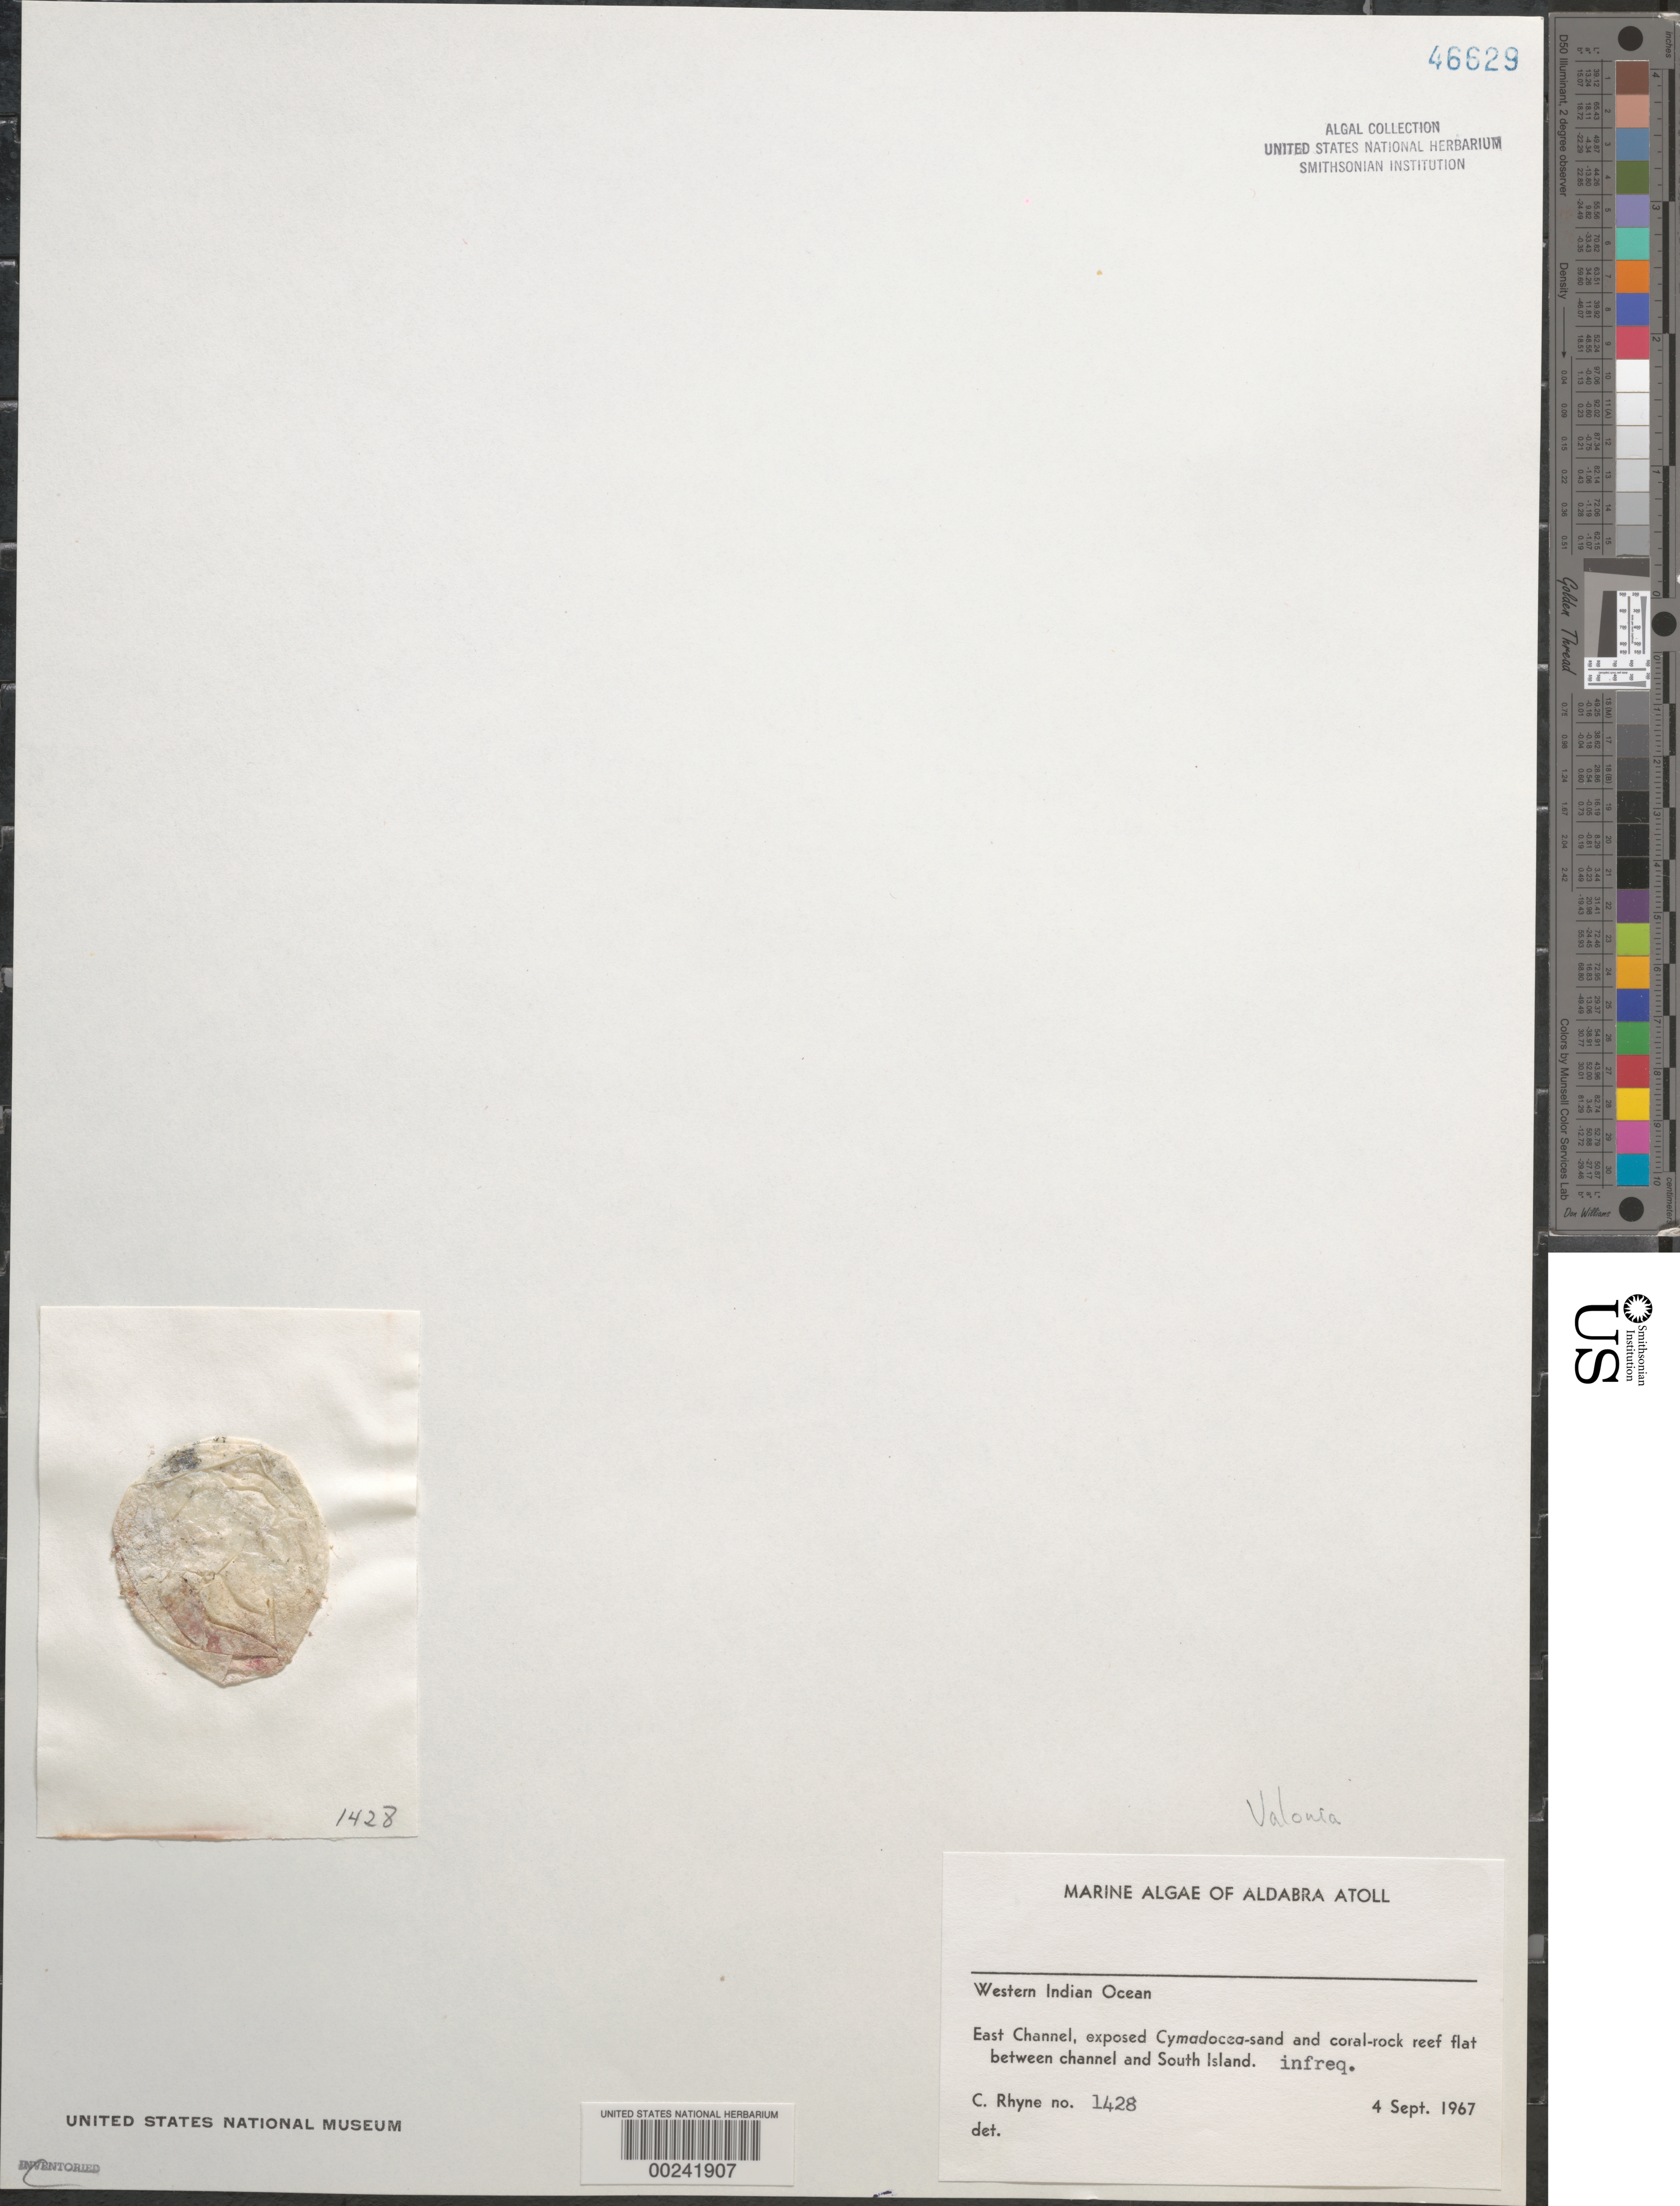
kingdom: Plantae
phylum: Chlorophyta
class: Ulvophyceae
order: Siphonocladales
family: Valoniaceae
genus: Valonia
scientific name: Valonia sp.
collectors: C. Rhyne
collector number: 1428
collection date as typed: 04 Sep 1967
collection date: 1967-09-04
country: Seychelles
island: Aldabra Atoll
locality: East Channel, South Islet.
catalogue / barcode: US 46629